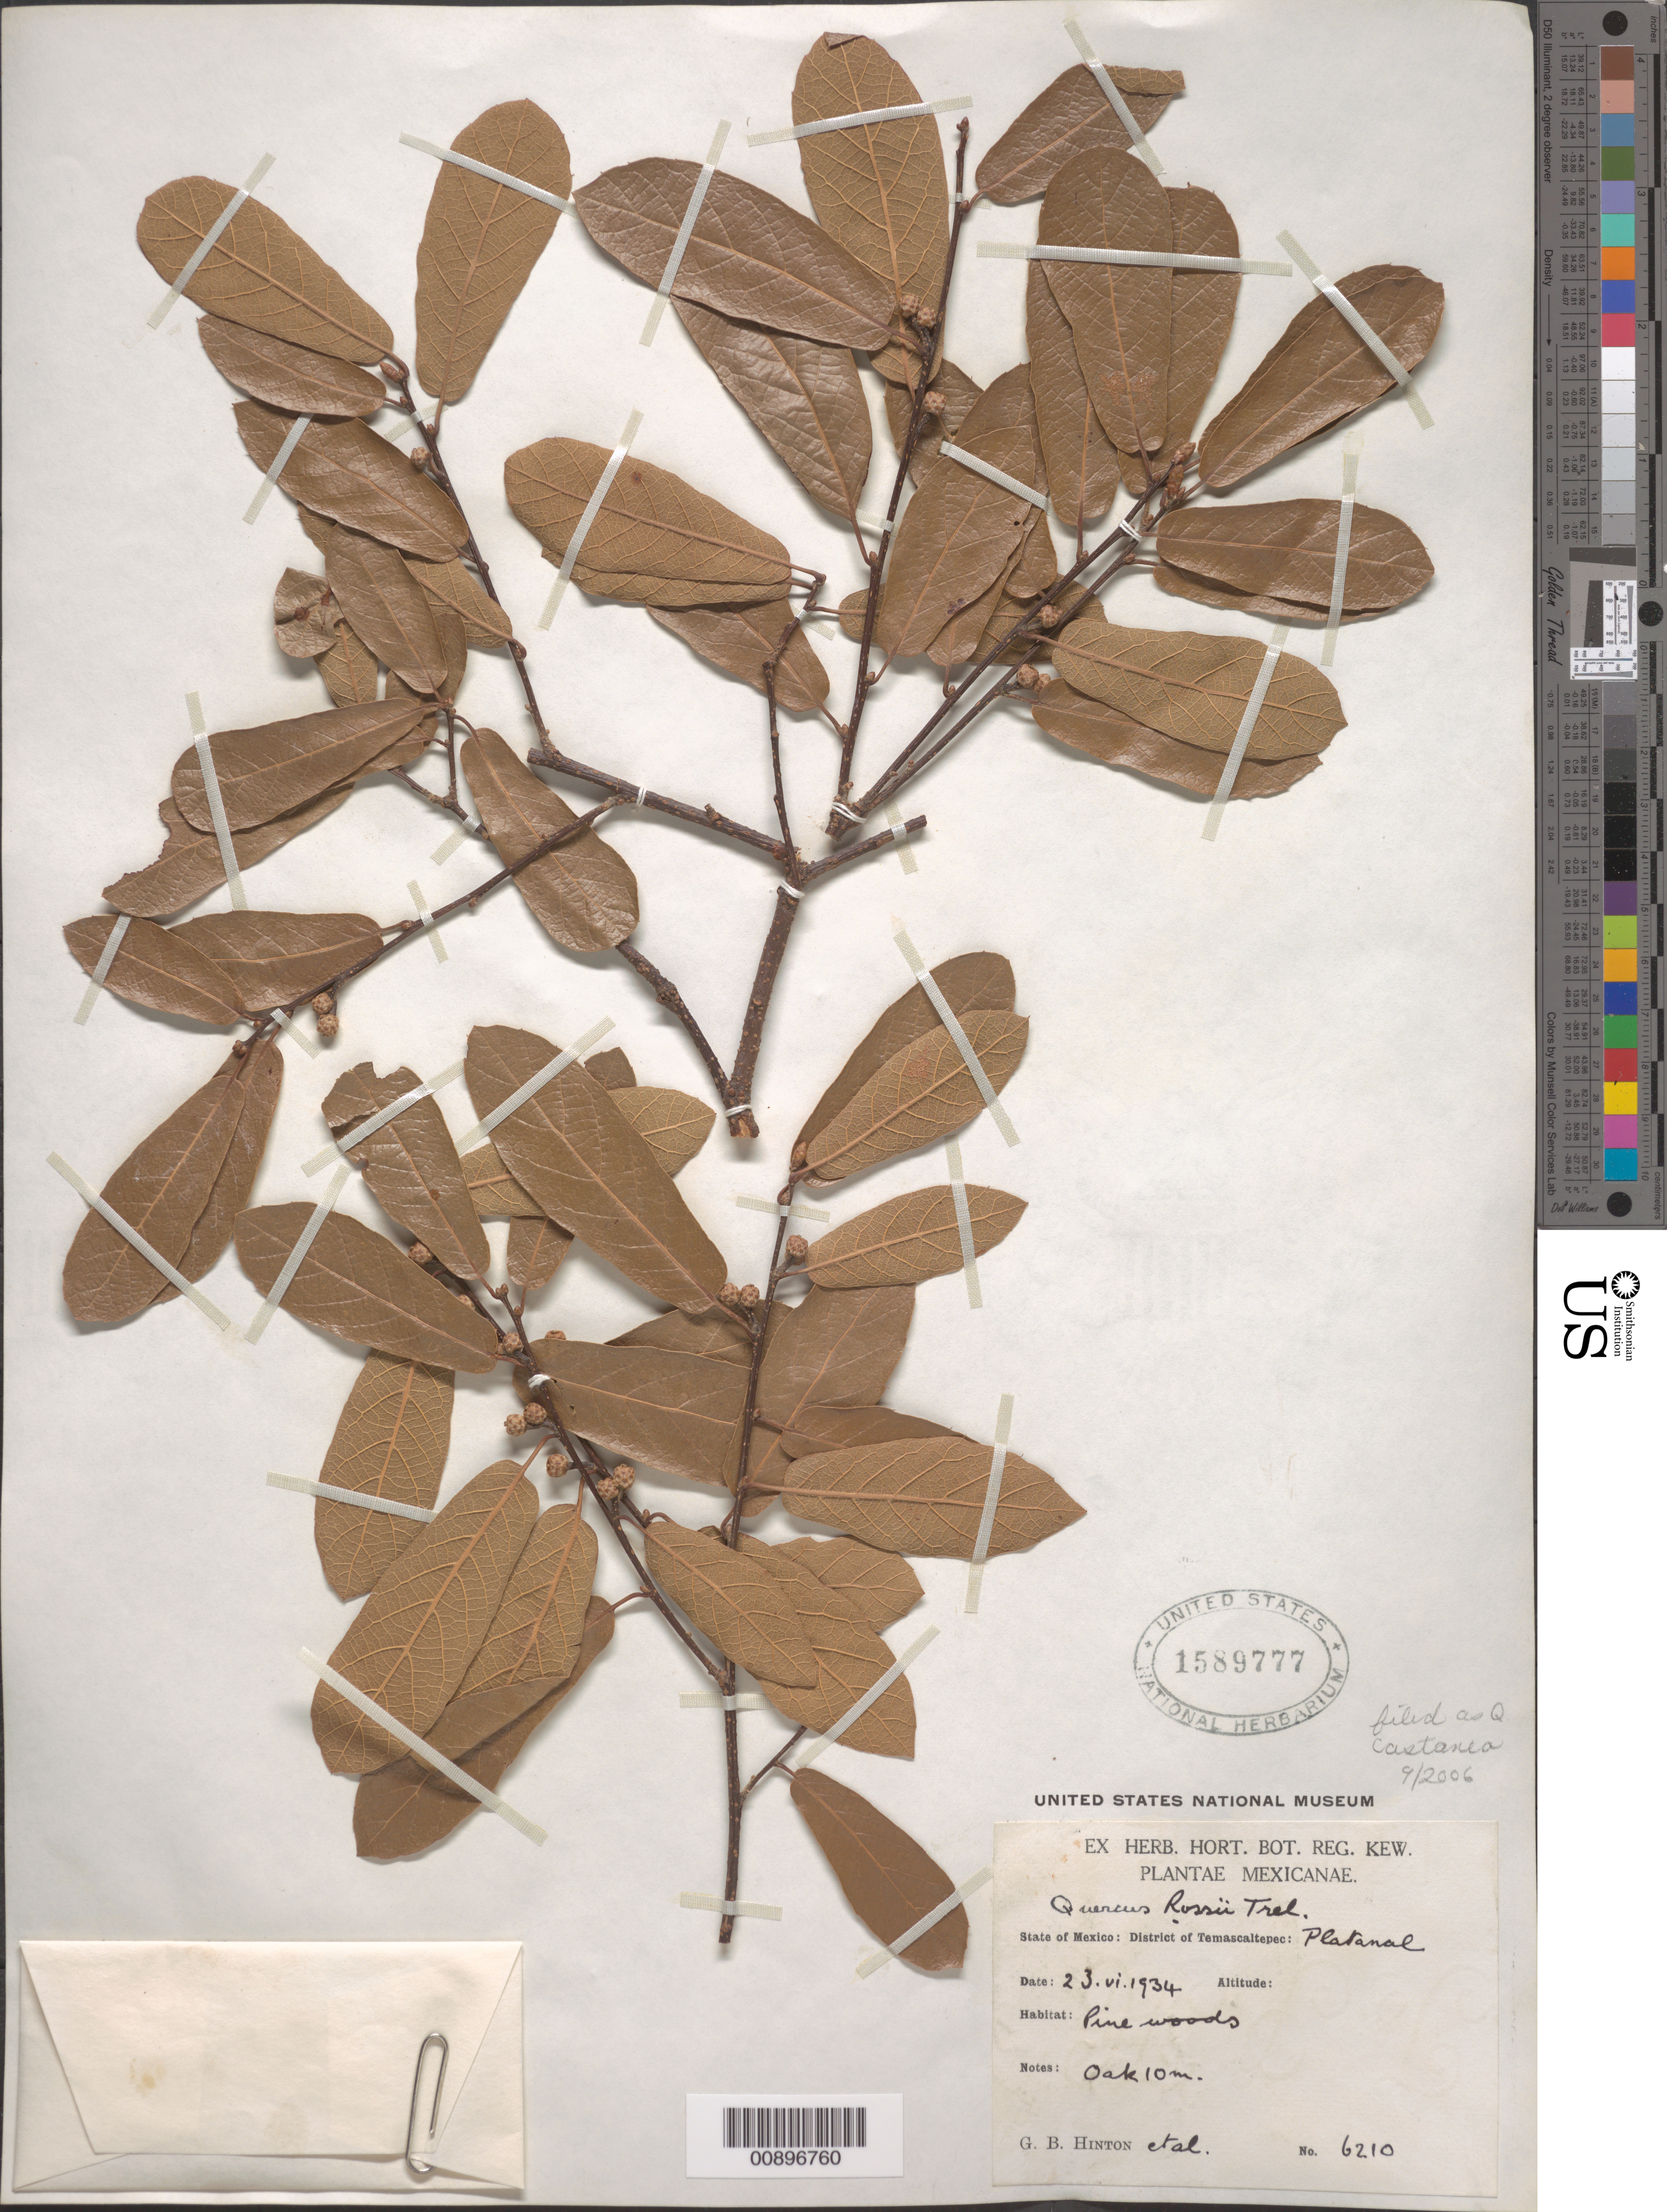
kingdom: Plantae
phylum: Tracheophyta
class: Magnoliopsida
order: Fagales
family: Fagaceae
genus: Quercus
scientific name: Quercus castanea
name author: Née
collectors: G. B. Hinton & et al.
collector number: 6210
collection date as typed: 23 Jun 1934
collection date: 1934-06-23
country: Mexico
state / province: México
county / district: Temascaltepec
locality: State of México: District of Temascaltepec: Platanal.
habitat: Pine woods.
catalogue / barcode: US 1589777